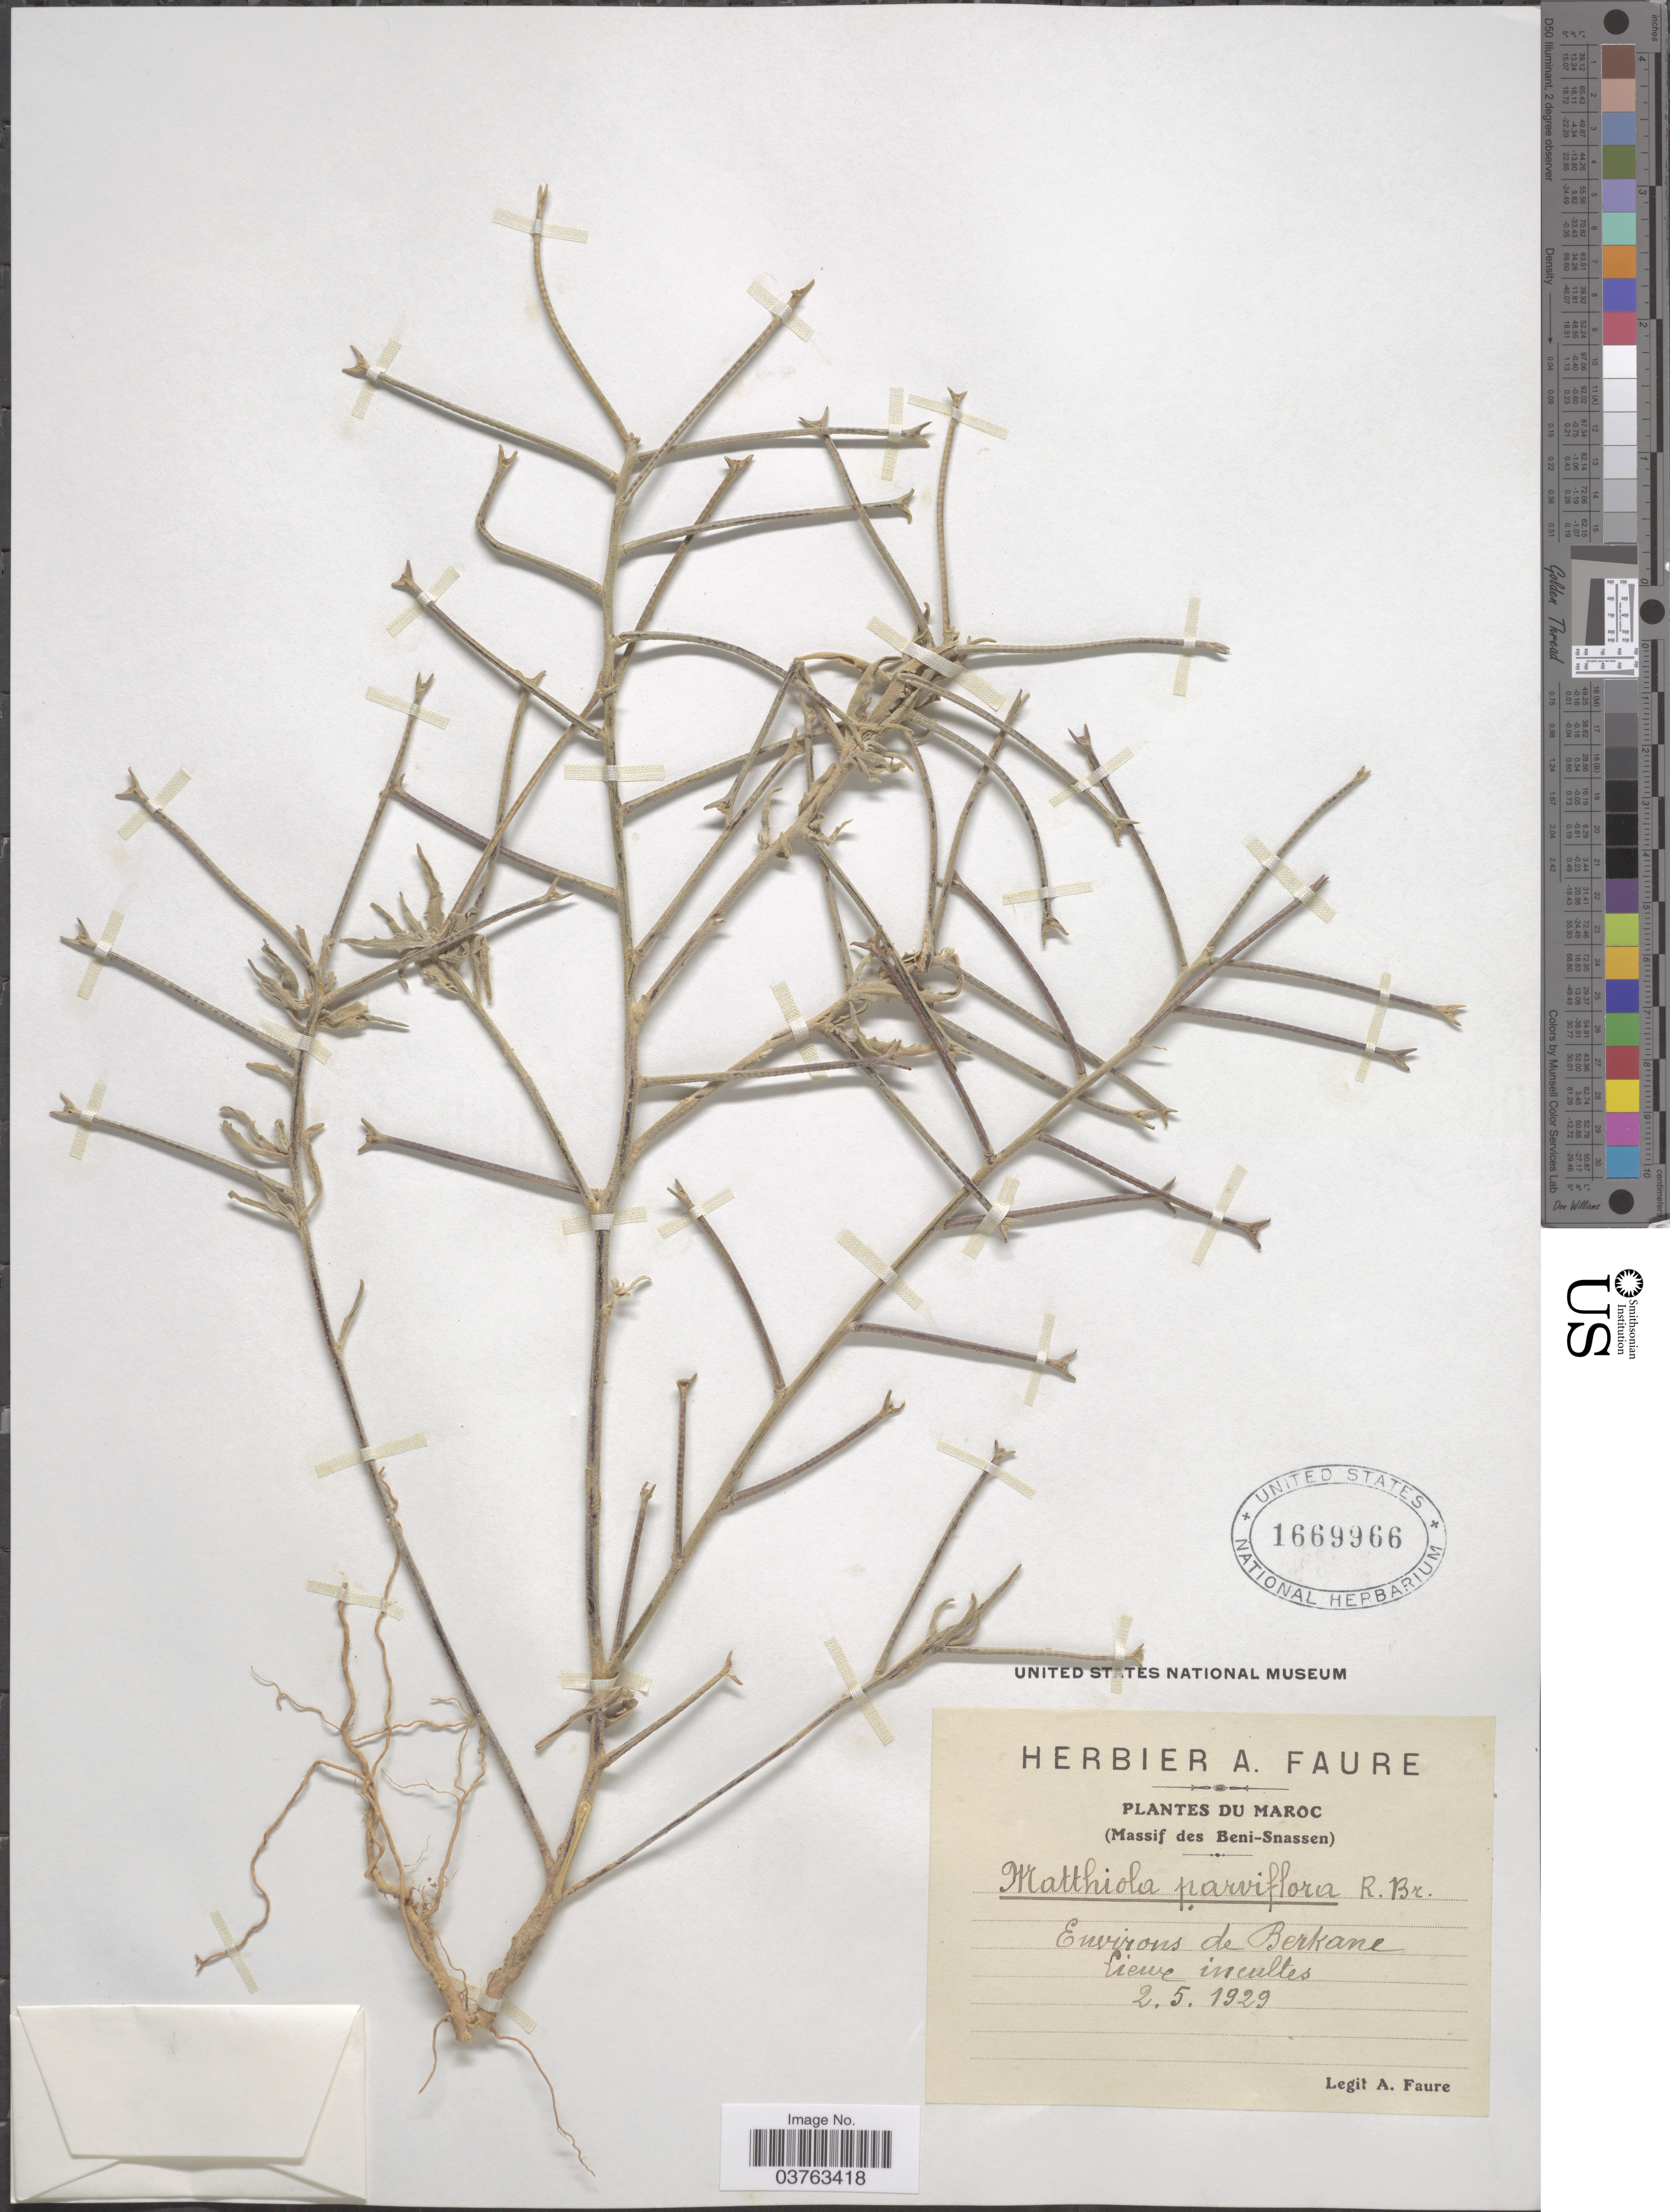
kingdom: Plantae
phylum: Tracheophyta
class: Magnoliopsida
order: Brassicales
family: Brassicaceae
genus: Matthiola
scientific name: Matthiola parviflora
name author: W.T. Aiton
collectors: A. Faure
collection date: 1929-05-02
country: Morocco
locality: Maroc (Massif des Beni-Snassen). Environs de Berkane, lieux incultes.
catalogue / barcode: US 1669966